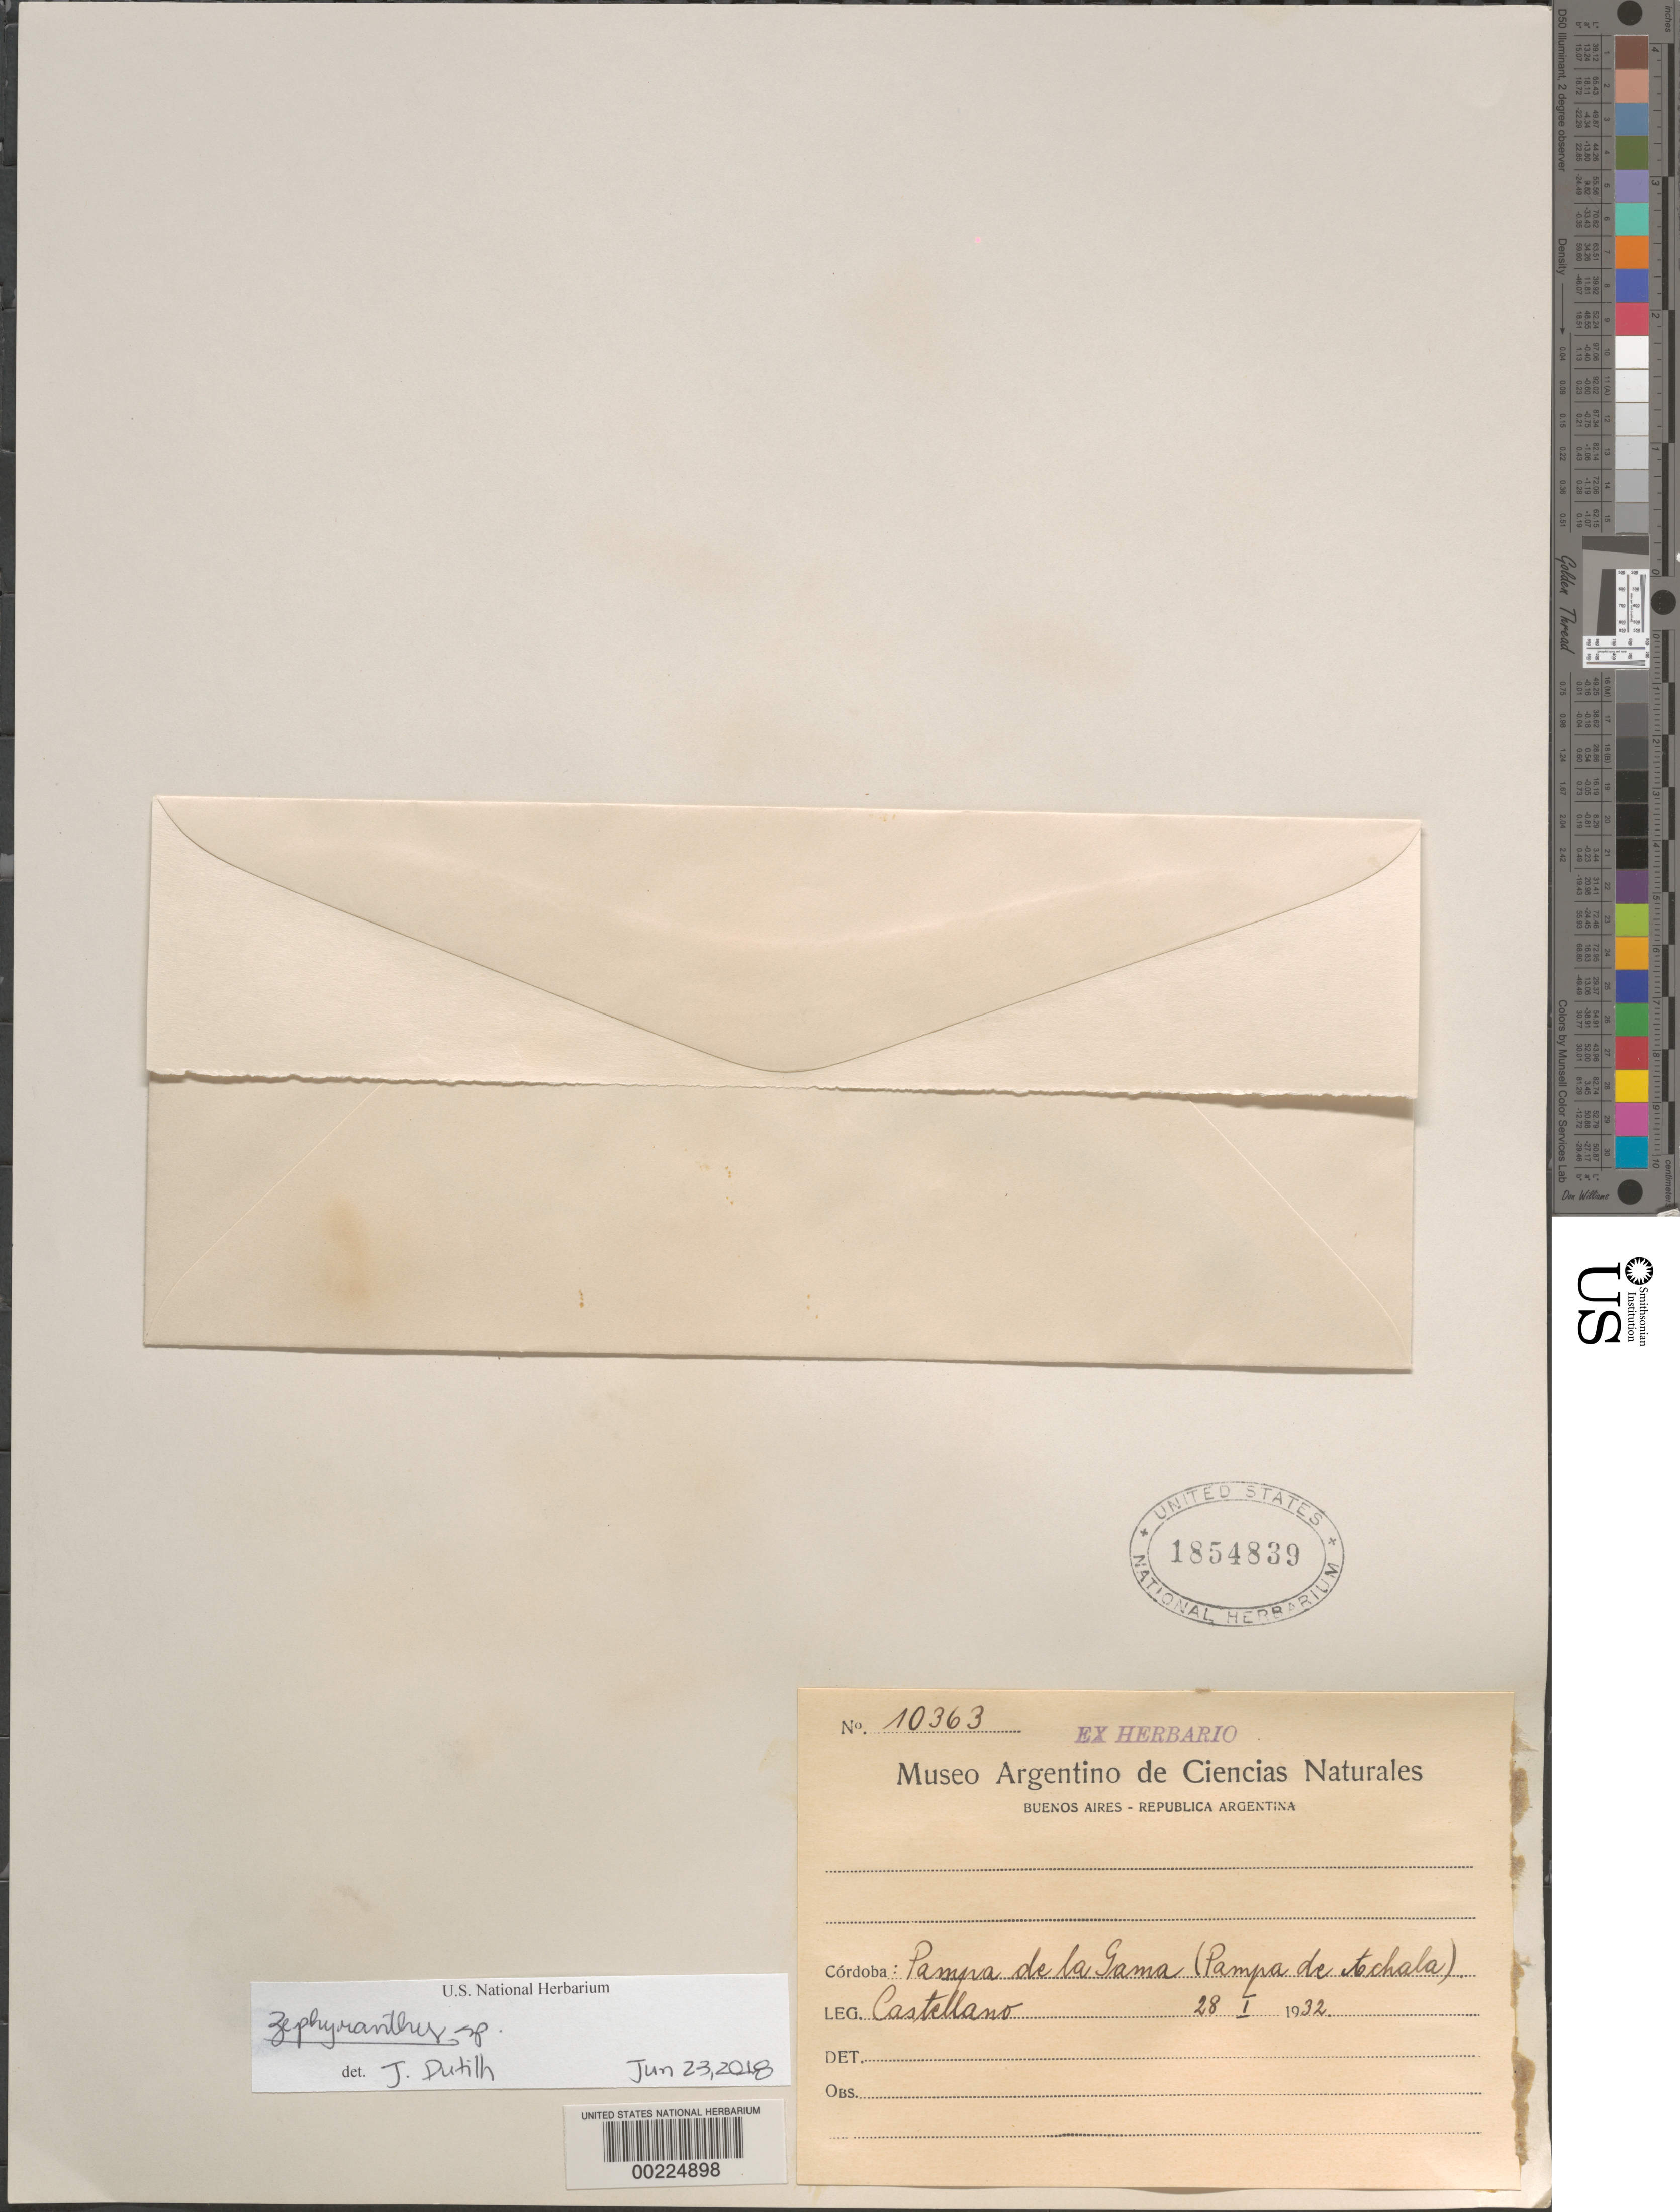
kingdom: Plantae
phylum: Tracheophyta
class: Liliopsida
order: Asparagales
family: Amaryllidaceae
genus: Zephyranthes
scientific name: Zephyranthes sp.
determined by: Dutilh, Julie H. A.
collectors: A. Castellanos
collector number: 10363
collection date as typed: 28 Jan 1932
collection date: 1932-01-28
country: Argentina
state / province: Córdoba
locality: Pamara de la Gama (Pampa de Techala)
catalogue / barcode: US 1854839